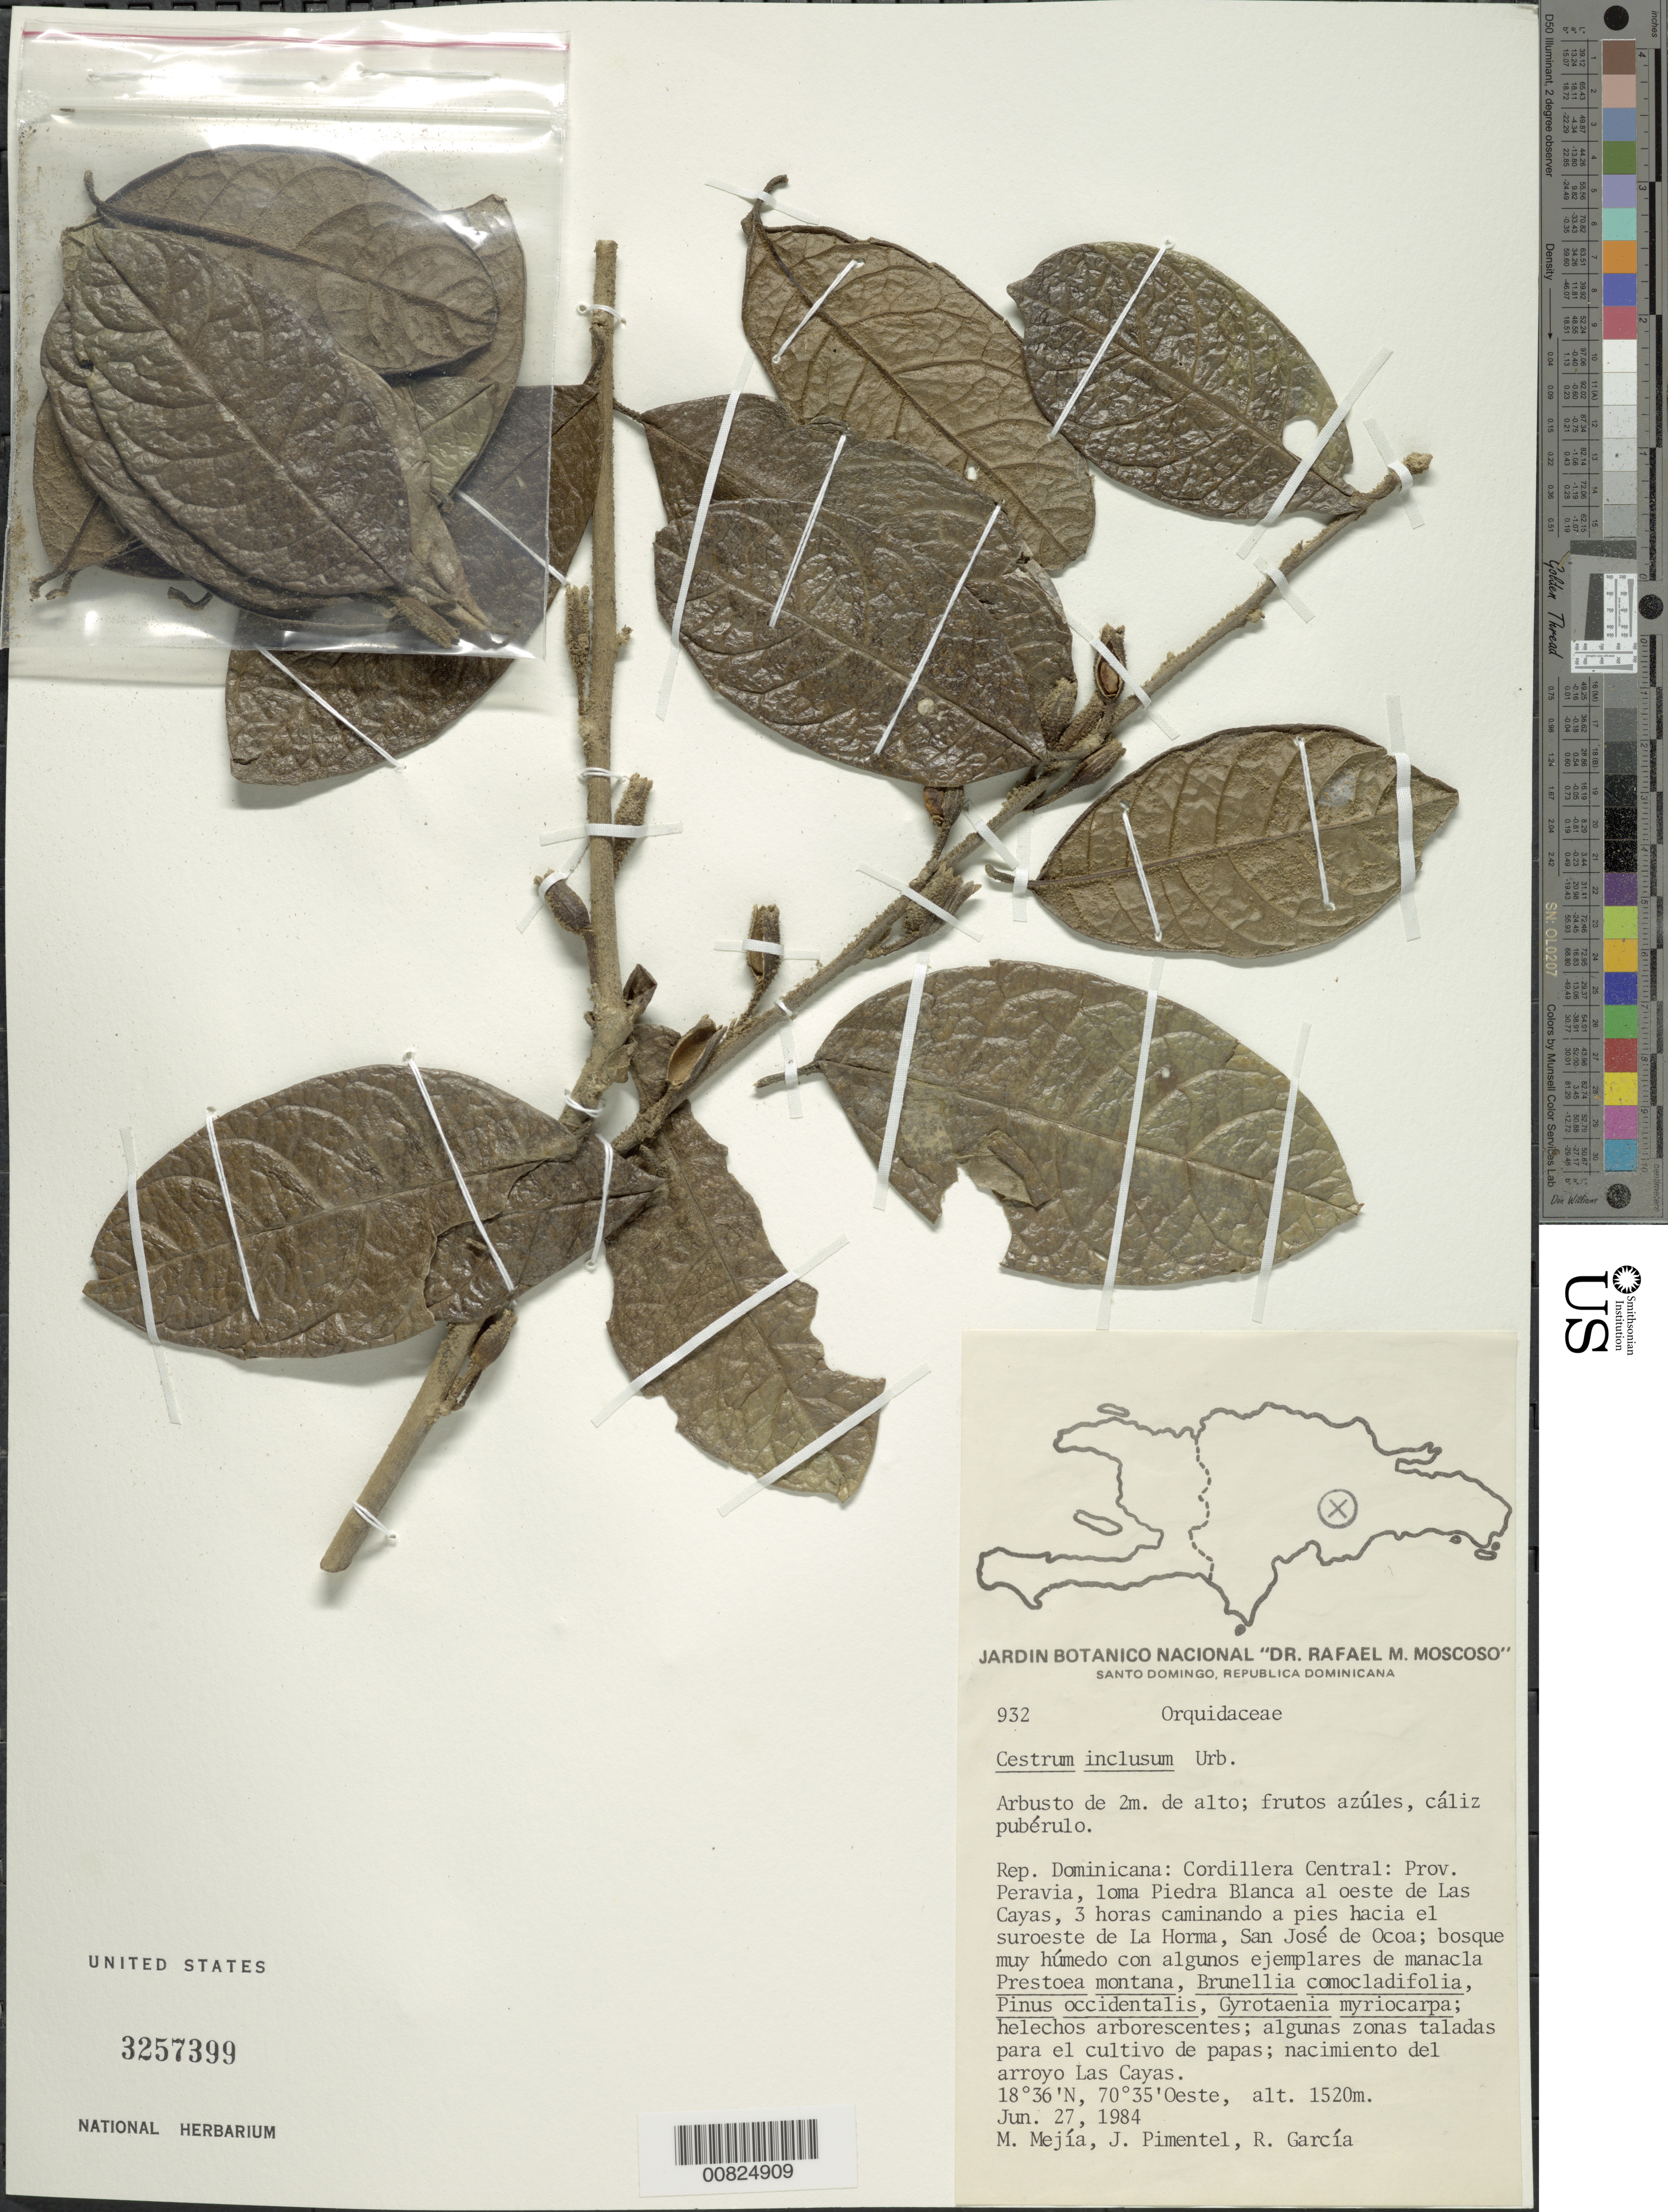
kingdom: Plantae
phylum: Tracheophyta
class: Magnoliopsida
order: Solanales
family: Solanaceae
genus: Cestrum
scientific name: Cestrum inclusum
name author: Urb.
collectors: M. Mejia, J. Pimentel & R. G. García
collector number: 932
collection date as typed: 27 Jun 1984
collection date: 1984-06-27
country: Dominican Republic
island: Hispaniola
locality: Cordillera Central, Loma Piedra Blanca al W de Las Cayas, 3 horas caminando a pies hacia el SE de la horma, San José de Ocoa. Arroyo Las Cayas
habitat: Bosque húmedo, nacimiento del arroyo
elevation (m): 1520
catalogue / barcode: US 3257399